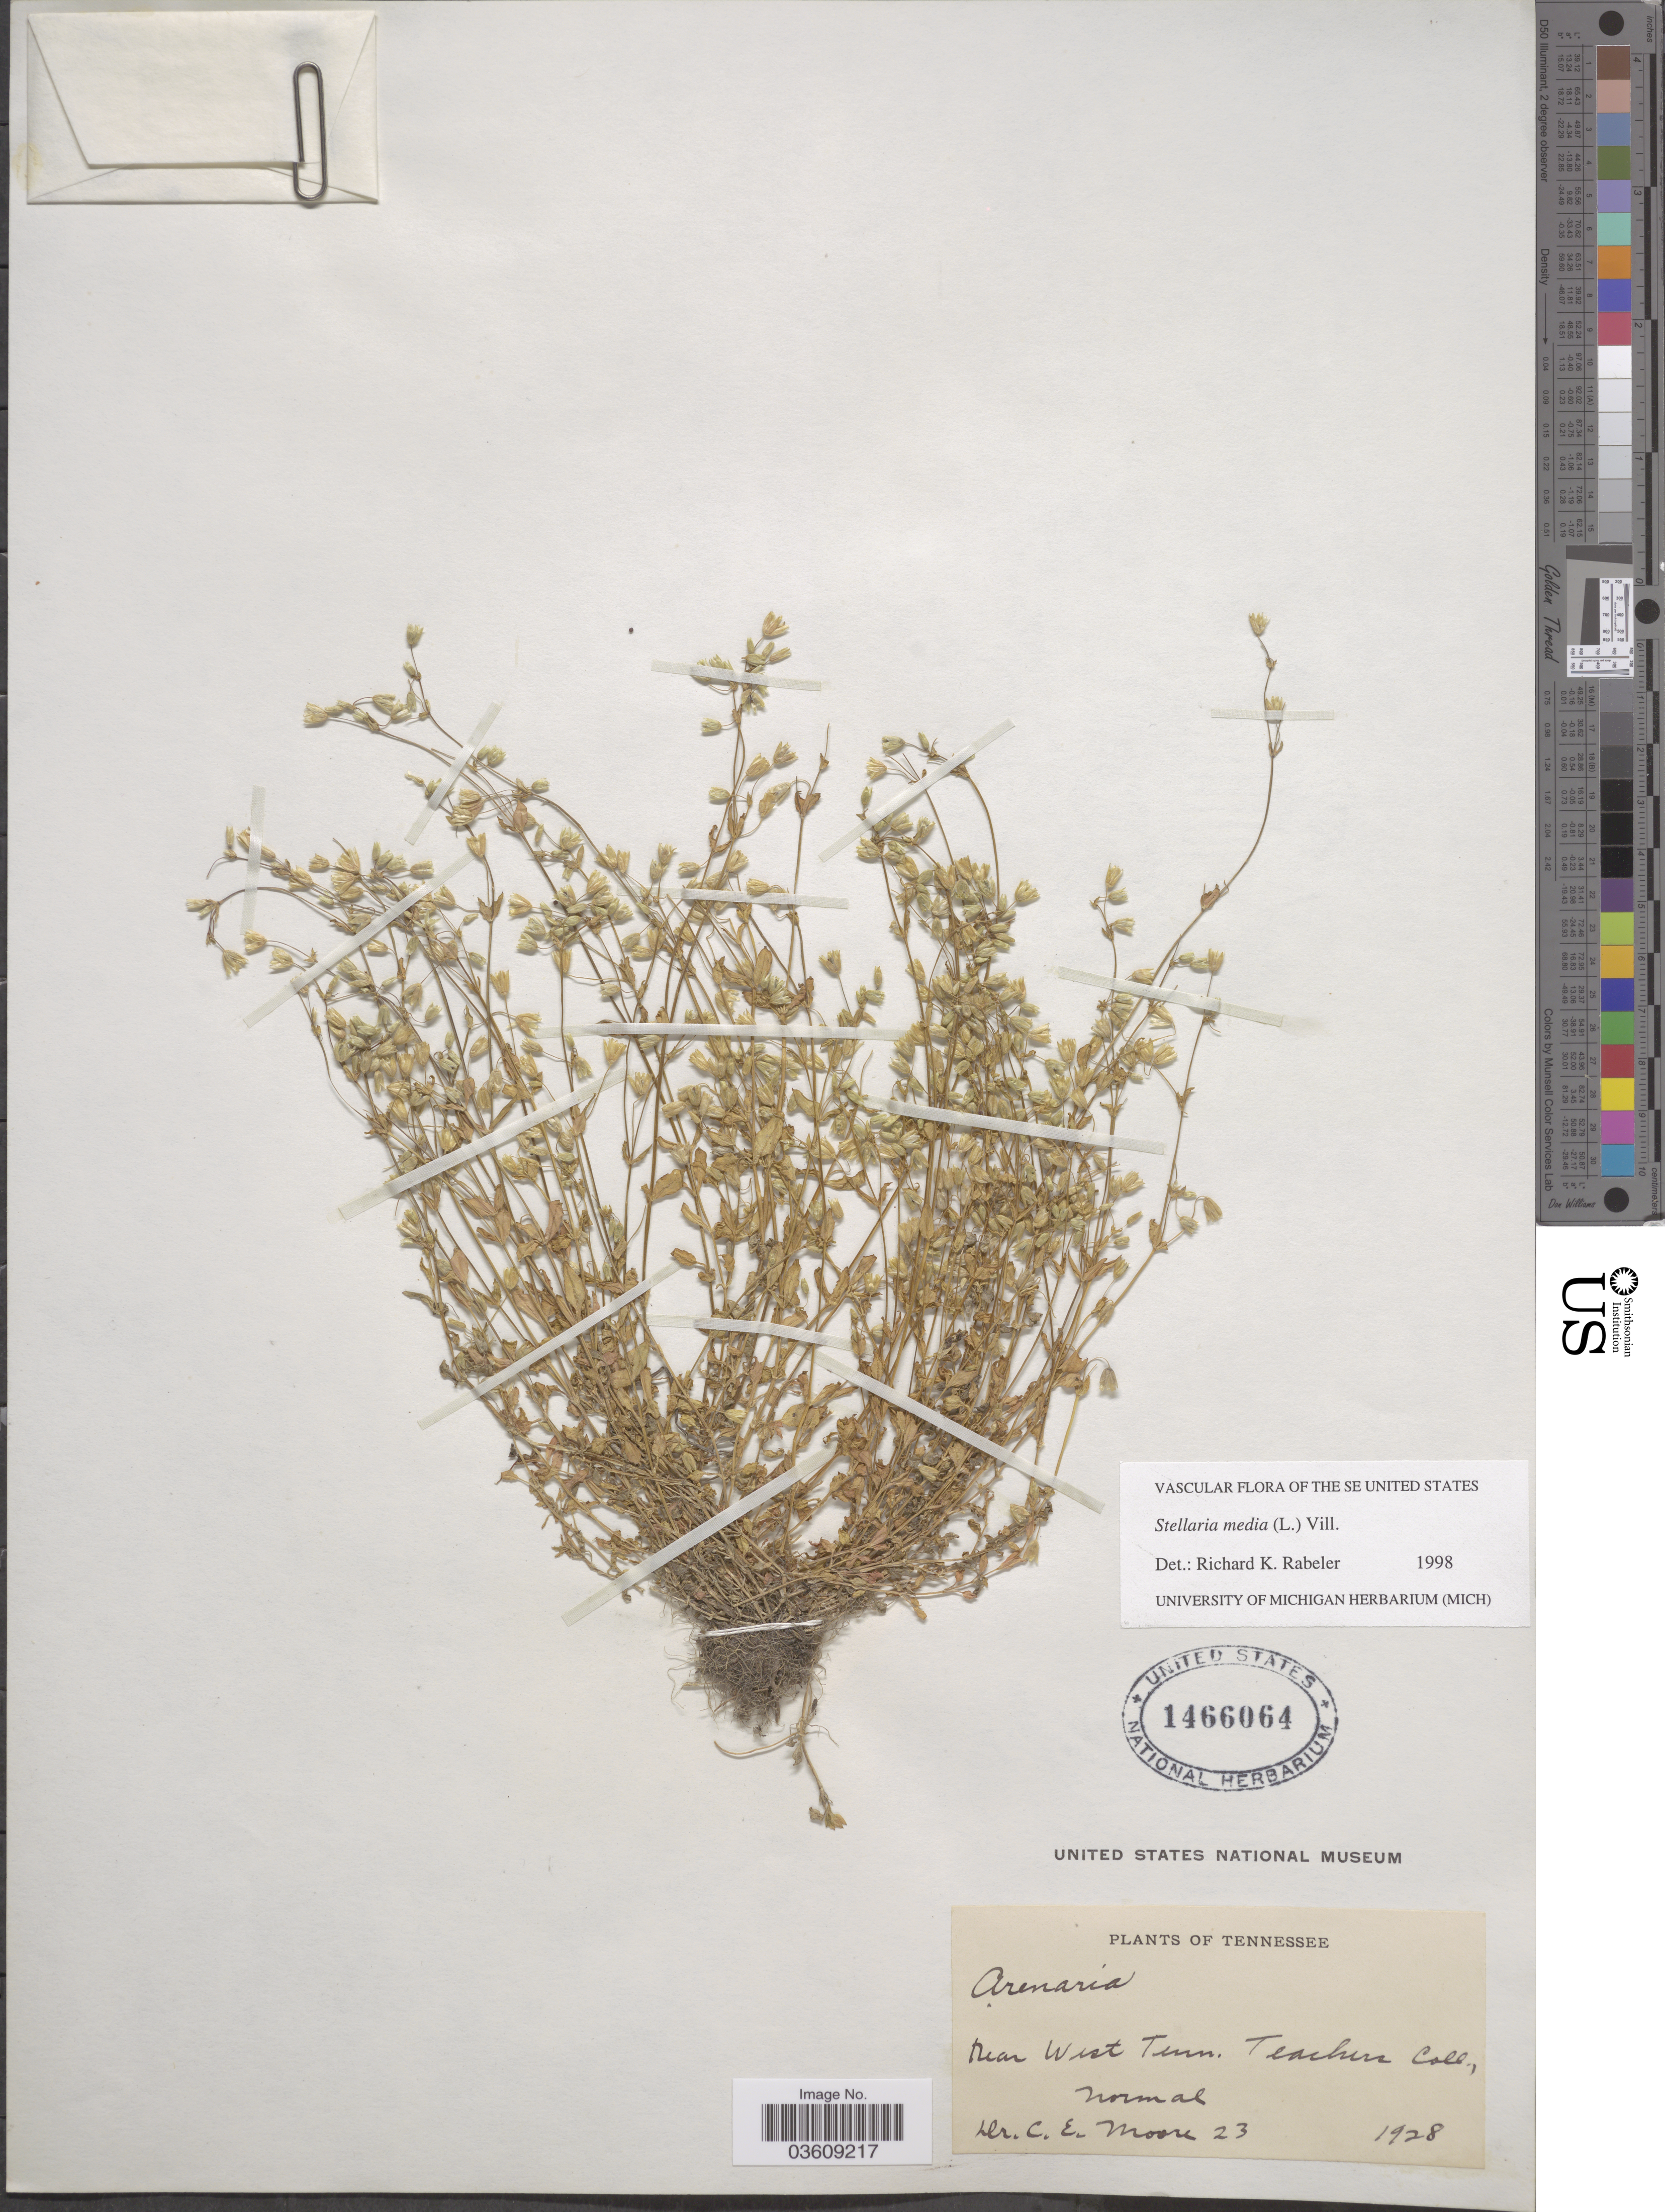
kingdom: Plantae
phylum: Tracheophyta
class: Magnoliopsida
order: Caryophyllales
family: Caryophyllaceae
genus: Stellaria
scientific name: Stellaria media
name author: (L.) Vill.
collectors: C. Moore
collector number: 23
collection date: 1928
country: United States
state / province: Tennessee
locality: Near West Tenn. Teachers Coll., Normal.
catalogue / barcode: US 1466064